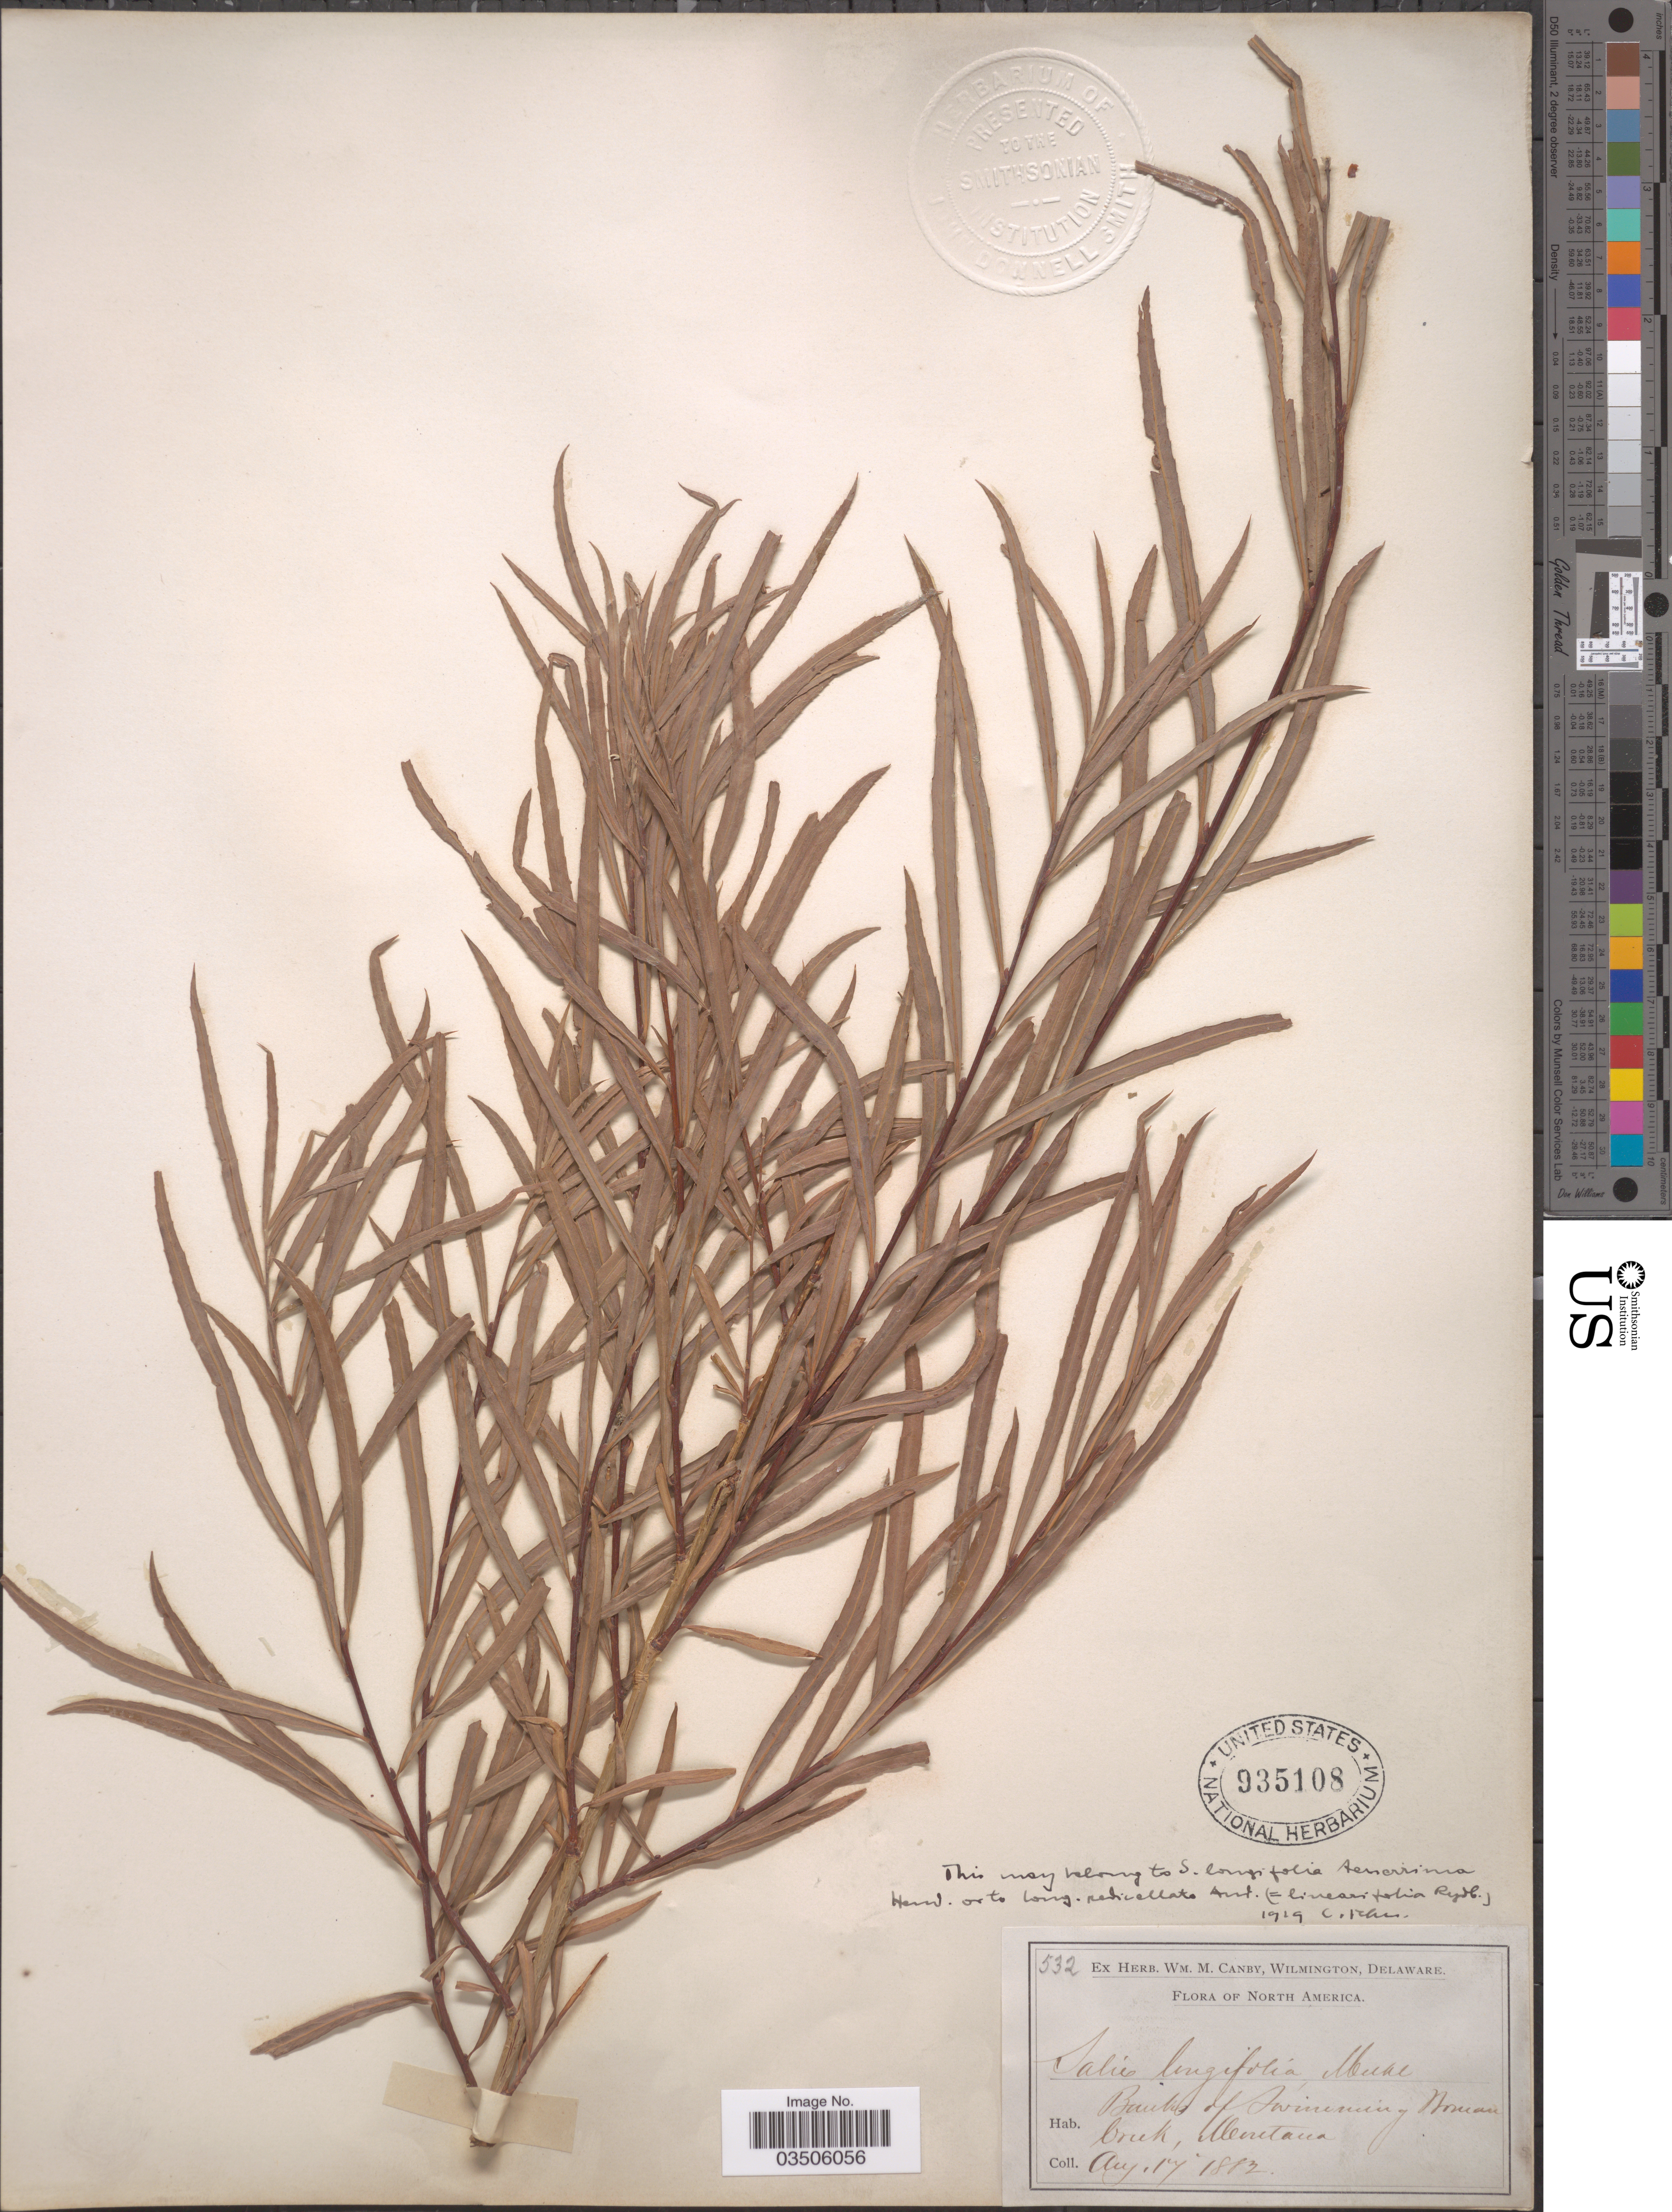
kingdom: Plantae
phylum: Tracheophyta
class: Magnoliopsida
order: Malpighiales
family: Salicaceae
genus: Salix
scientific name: Salix tenerrima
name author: (L.F. Hend.) A. Heller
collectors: ex herb. W.M. Canby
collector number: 532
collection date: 1882-08-17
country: United States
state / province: Montana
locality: Banks of Swimming Woman Creek.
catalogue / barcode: US 935108